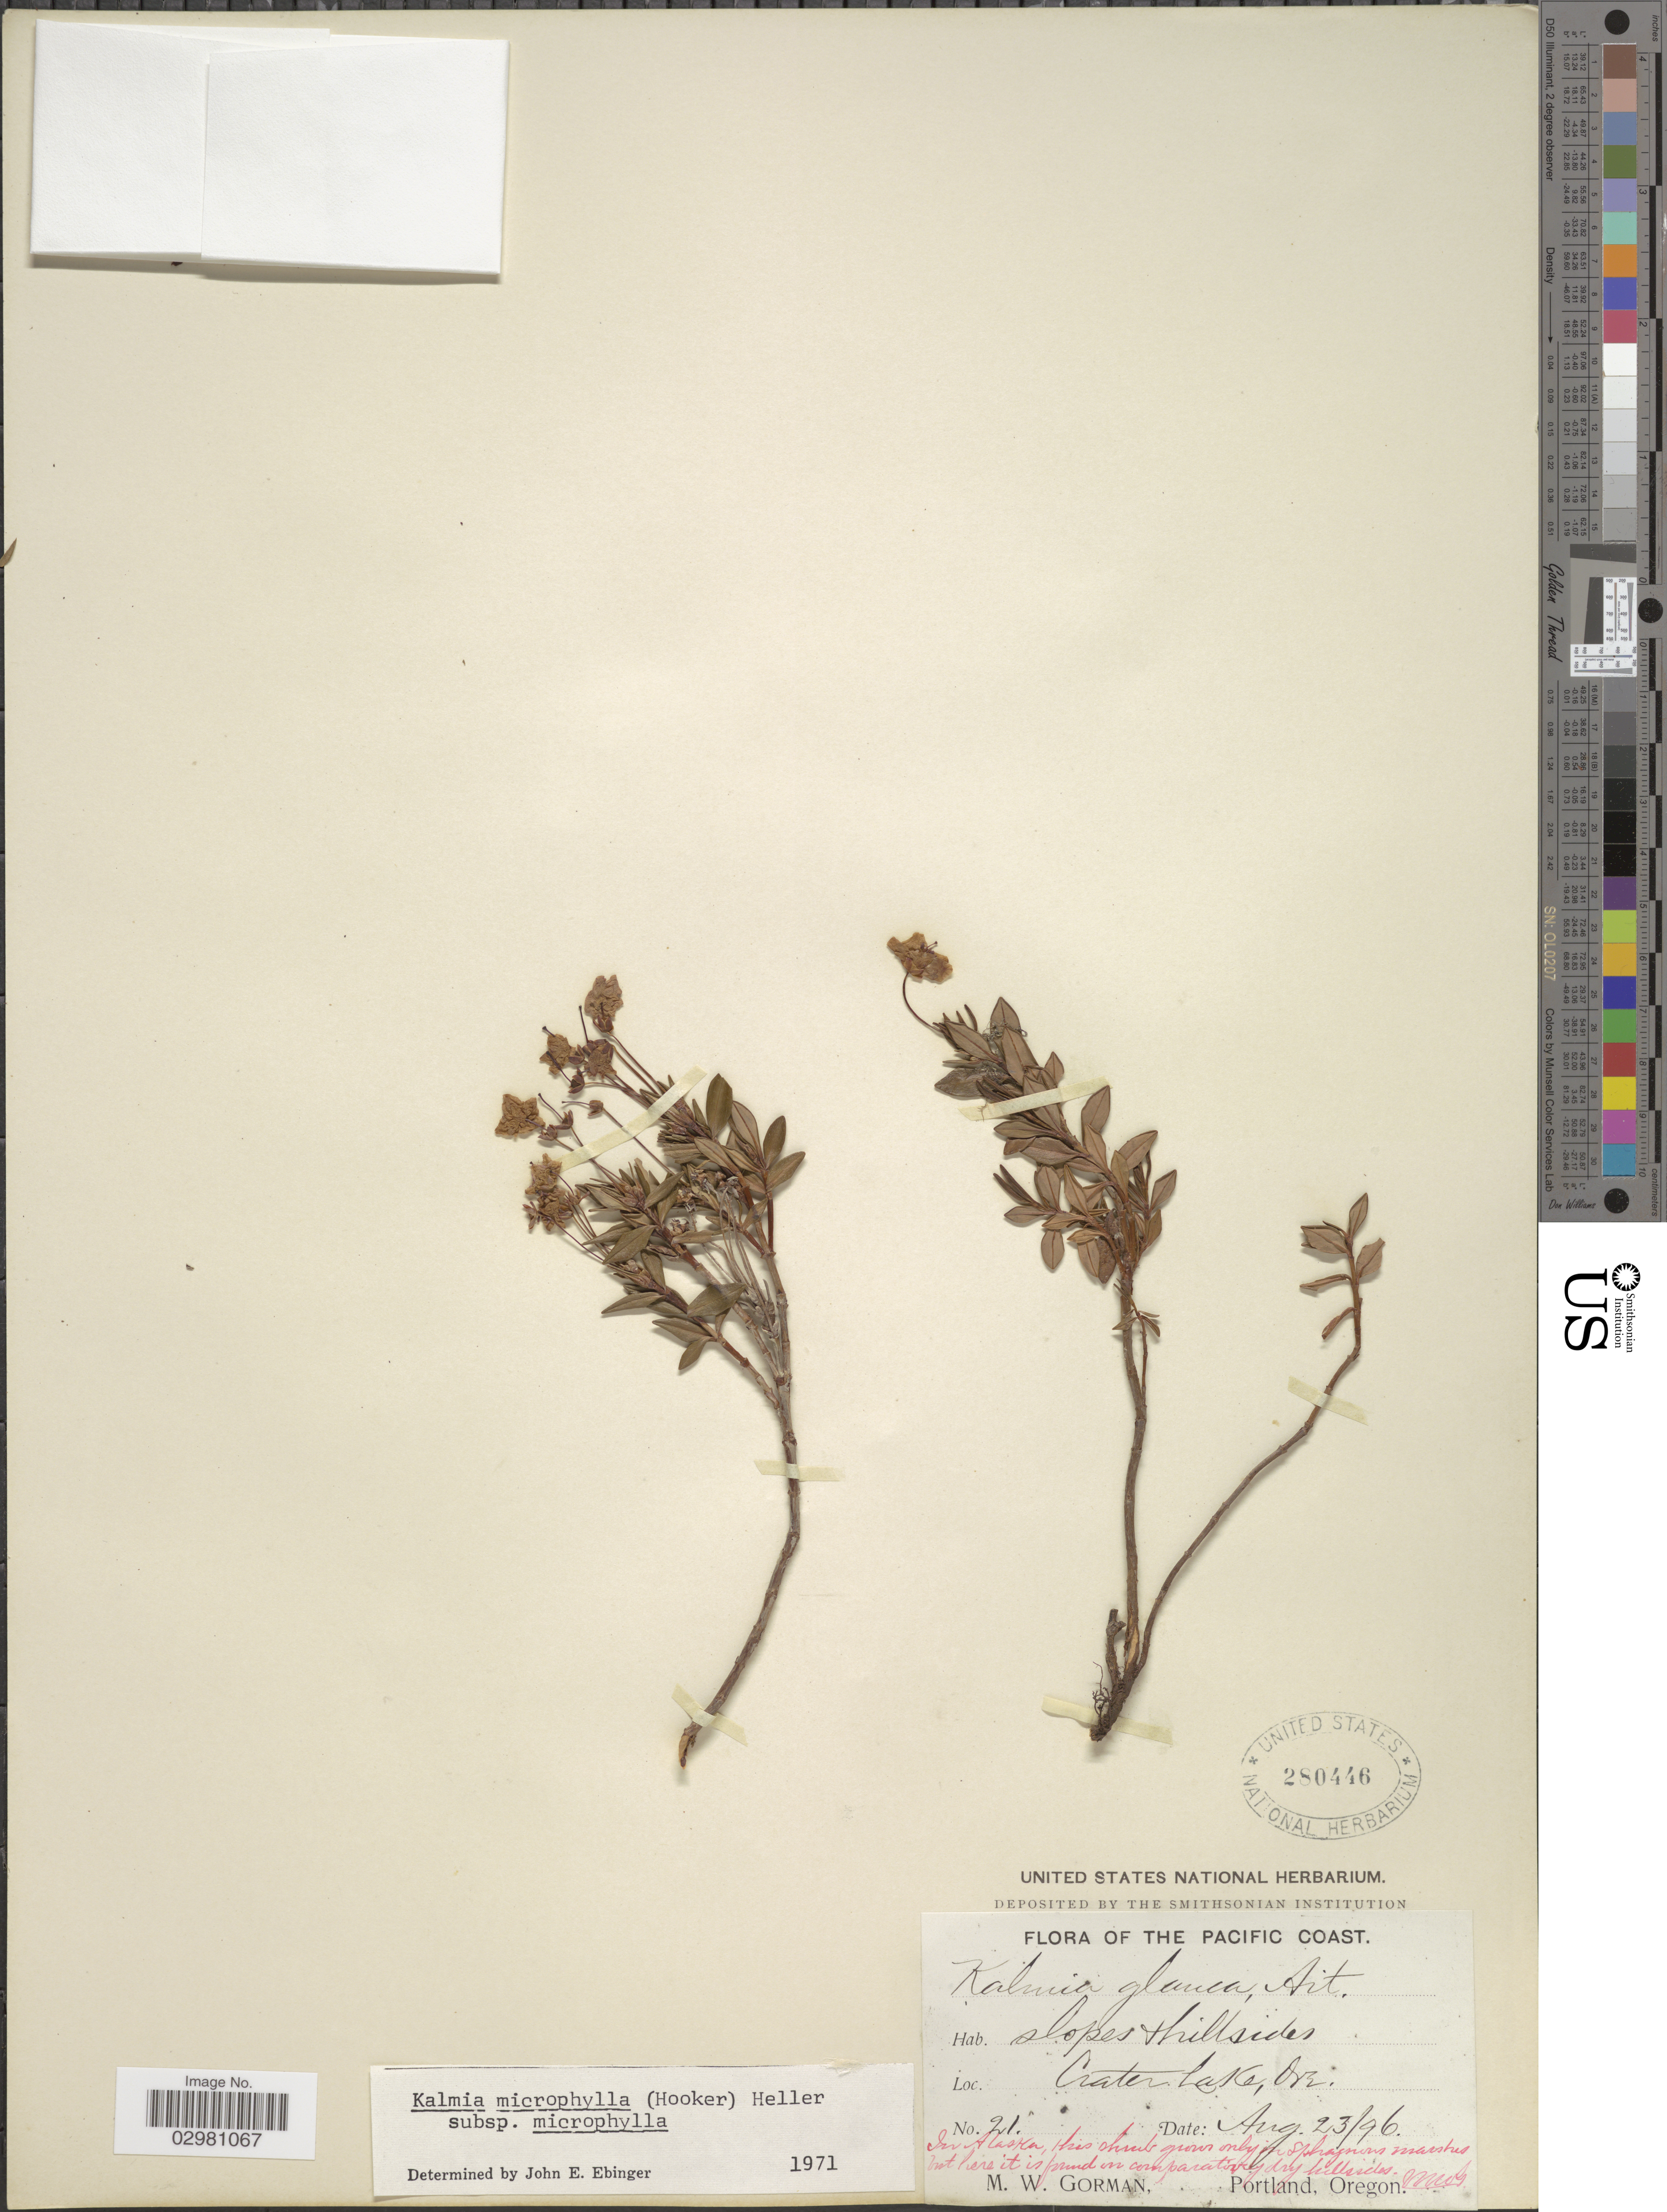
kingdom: Plantae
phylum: Tracheophyta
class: Magnoliopsida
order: Ericales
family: Ericaceae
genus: Kalmia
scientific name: Kalmia microphylla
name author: (Hook.) A. Heller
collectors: M. W. Gorman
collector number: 21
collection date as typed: Transcribed d/m/y: 23/8/96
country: United States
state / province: Oregon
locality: Pacific Coast. Slopes Hillsides. Crater Lake, Ore.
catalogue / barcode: US 280446